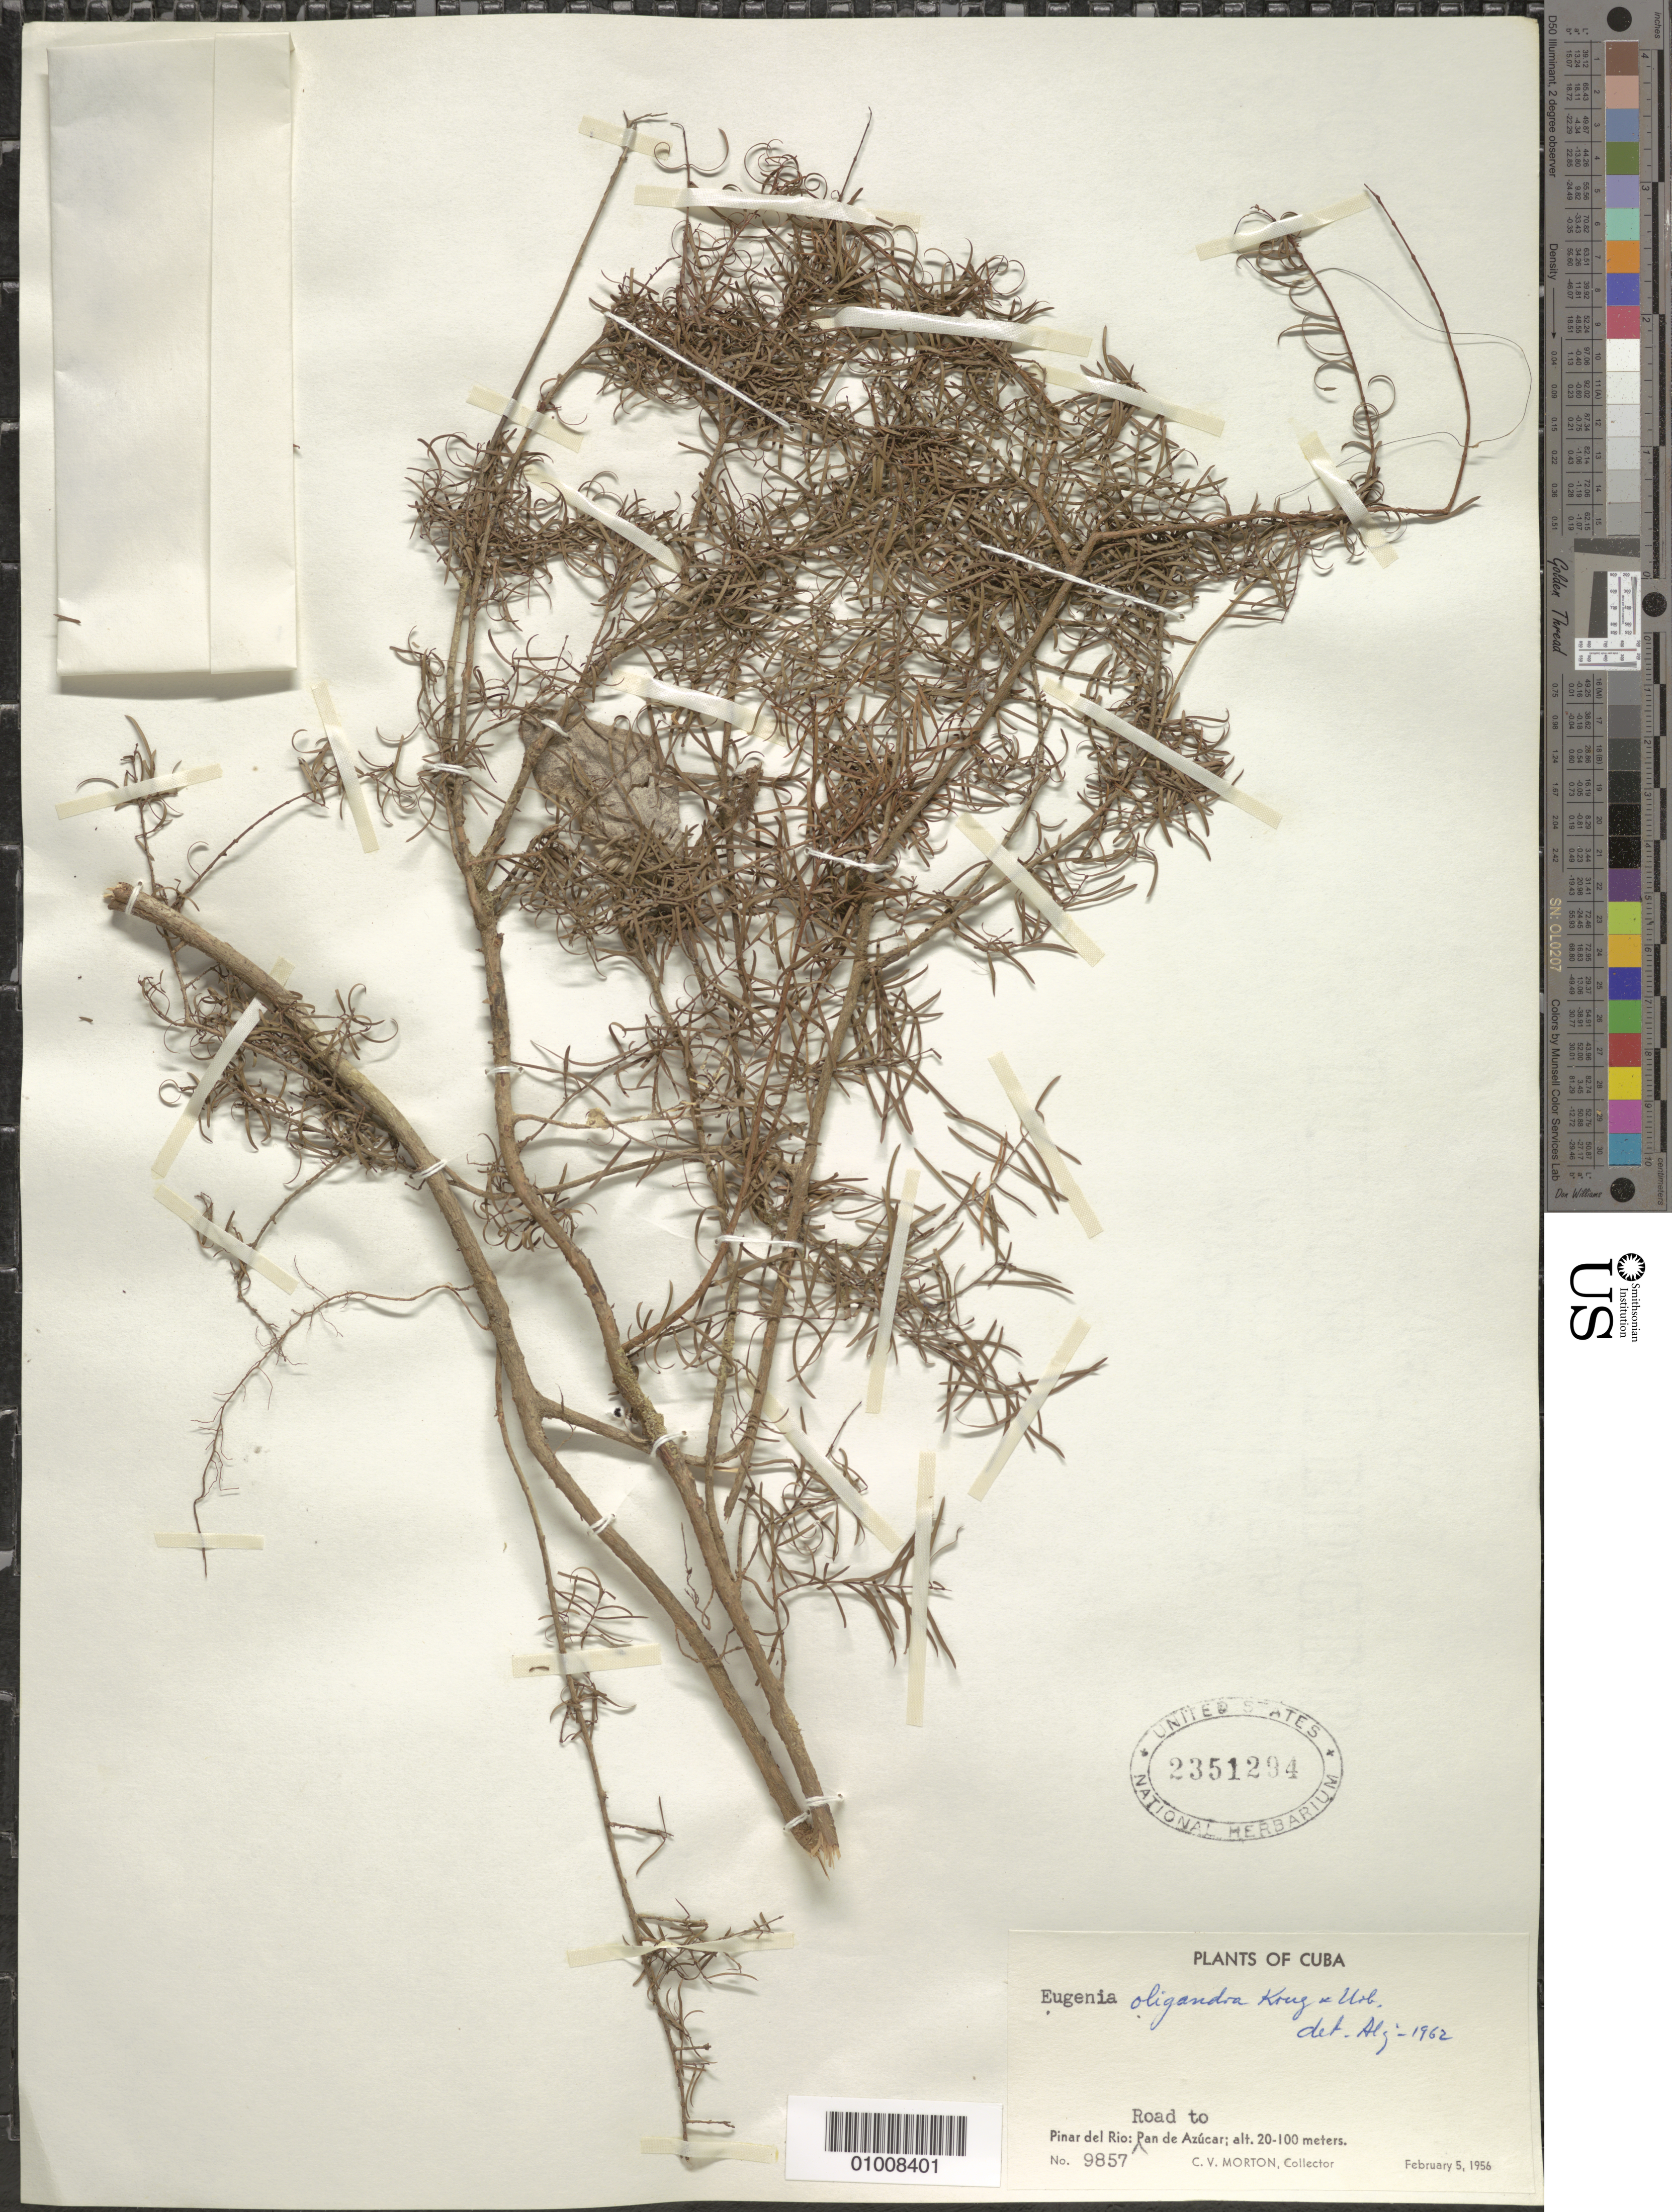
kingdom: Plantae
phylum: Tracheophyta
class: Magnoliopsida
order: Myrtales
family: Myrtaceae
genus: Eugenia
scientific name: Eugenia oligandra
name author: Krug & Urb.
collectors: C. V. Morton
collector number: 9857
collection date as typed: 05 Feb 1956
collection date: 1956-02-05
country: Cuba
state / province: Pinar del Rio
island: Cuba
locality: Road to Pan de Azúcar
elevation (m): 20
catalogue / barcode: US 2351294